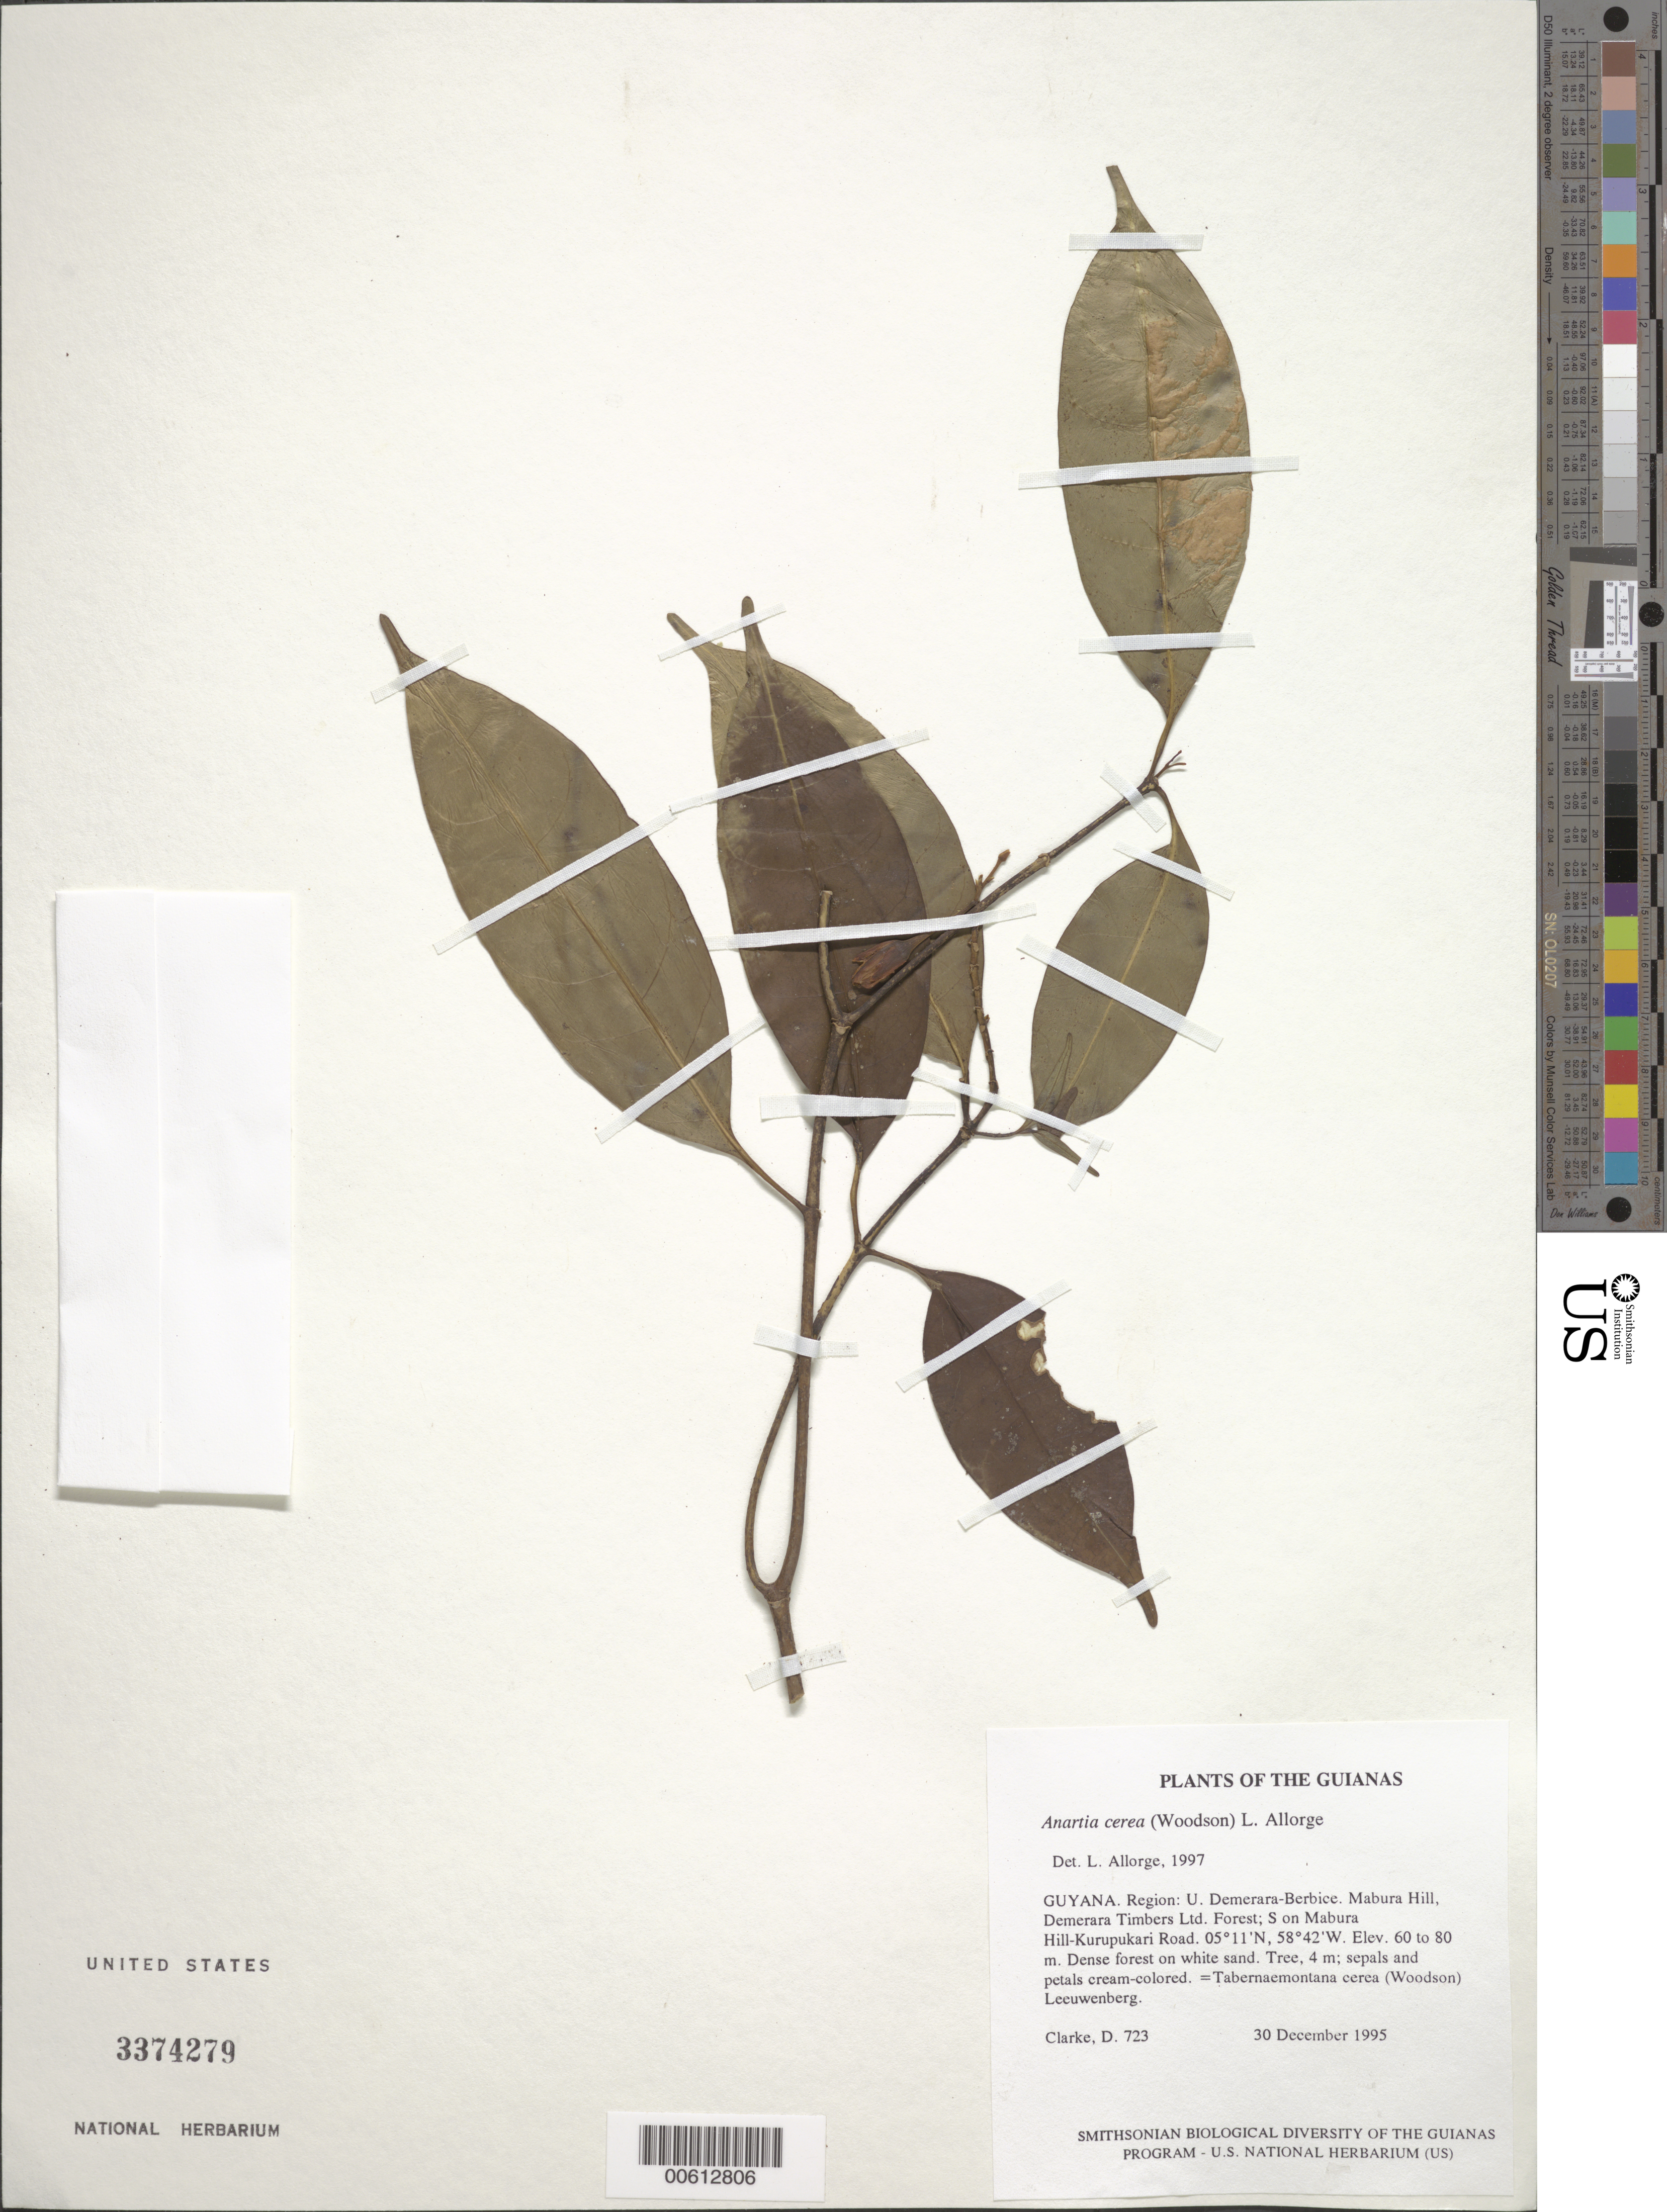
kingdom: Plantae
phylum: Tracheophyta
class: Magnoliopsida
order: Gentianales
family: Apocynaceae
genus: Anartia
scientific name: Anartia cerea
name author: (Woodson) L. Allorge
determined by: Allorge, L.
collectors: H. D. Clarke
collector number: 723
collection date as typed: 30 December 1995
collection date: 1995-12-30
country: Guyana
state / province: U. Demerara-Berbice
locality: Mabura Hill, Demerara Timbers Ltd. Forest; S on Mabura Hill-Kurupukari Road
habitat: Dense forest on white sand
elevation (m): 60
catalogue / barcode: US 3374279